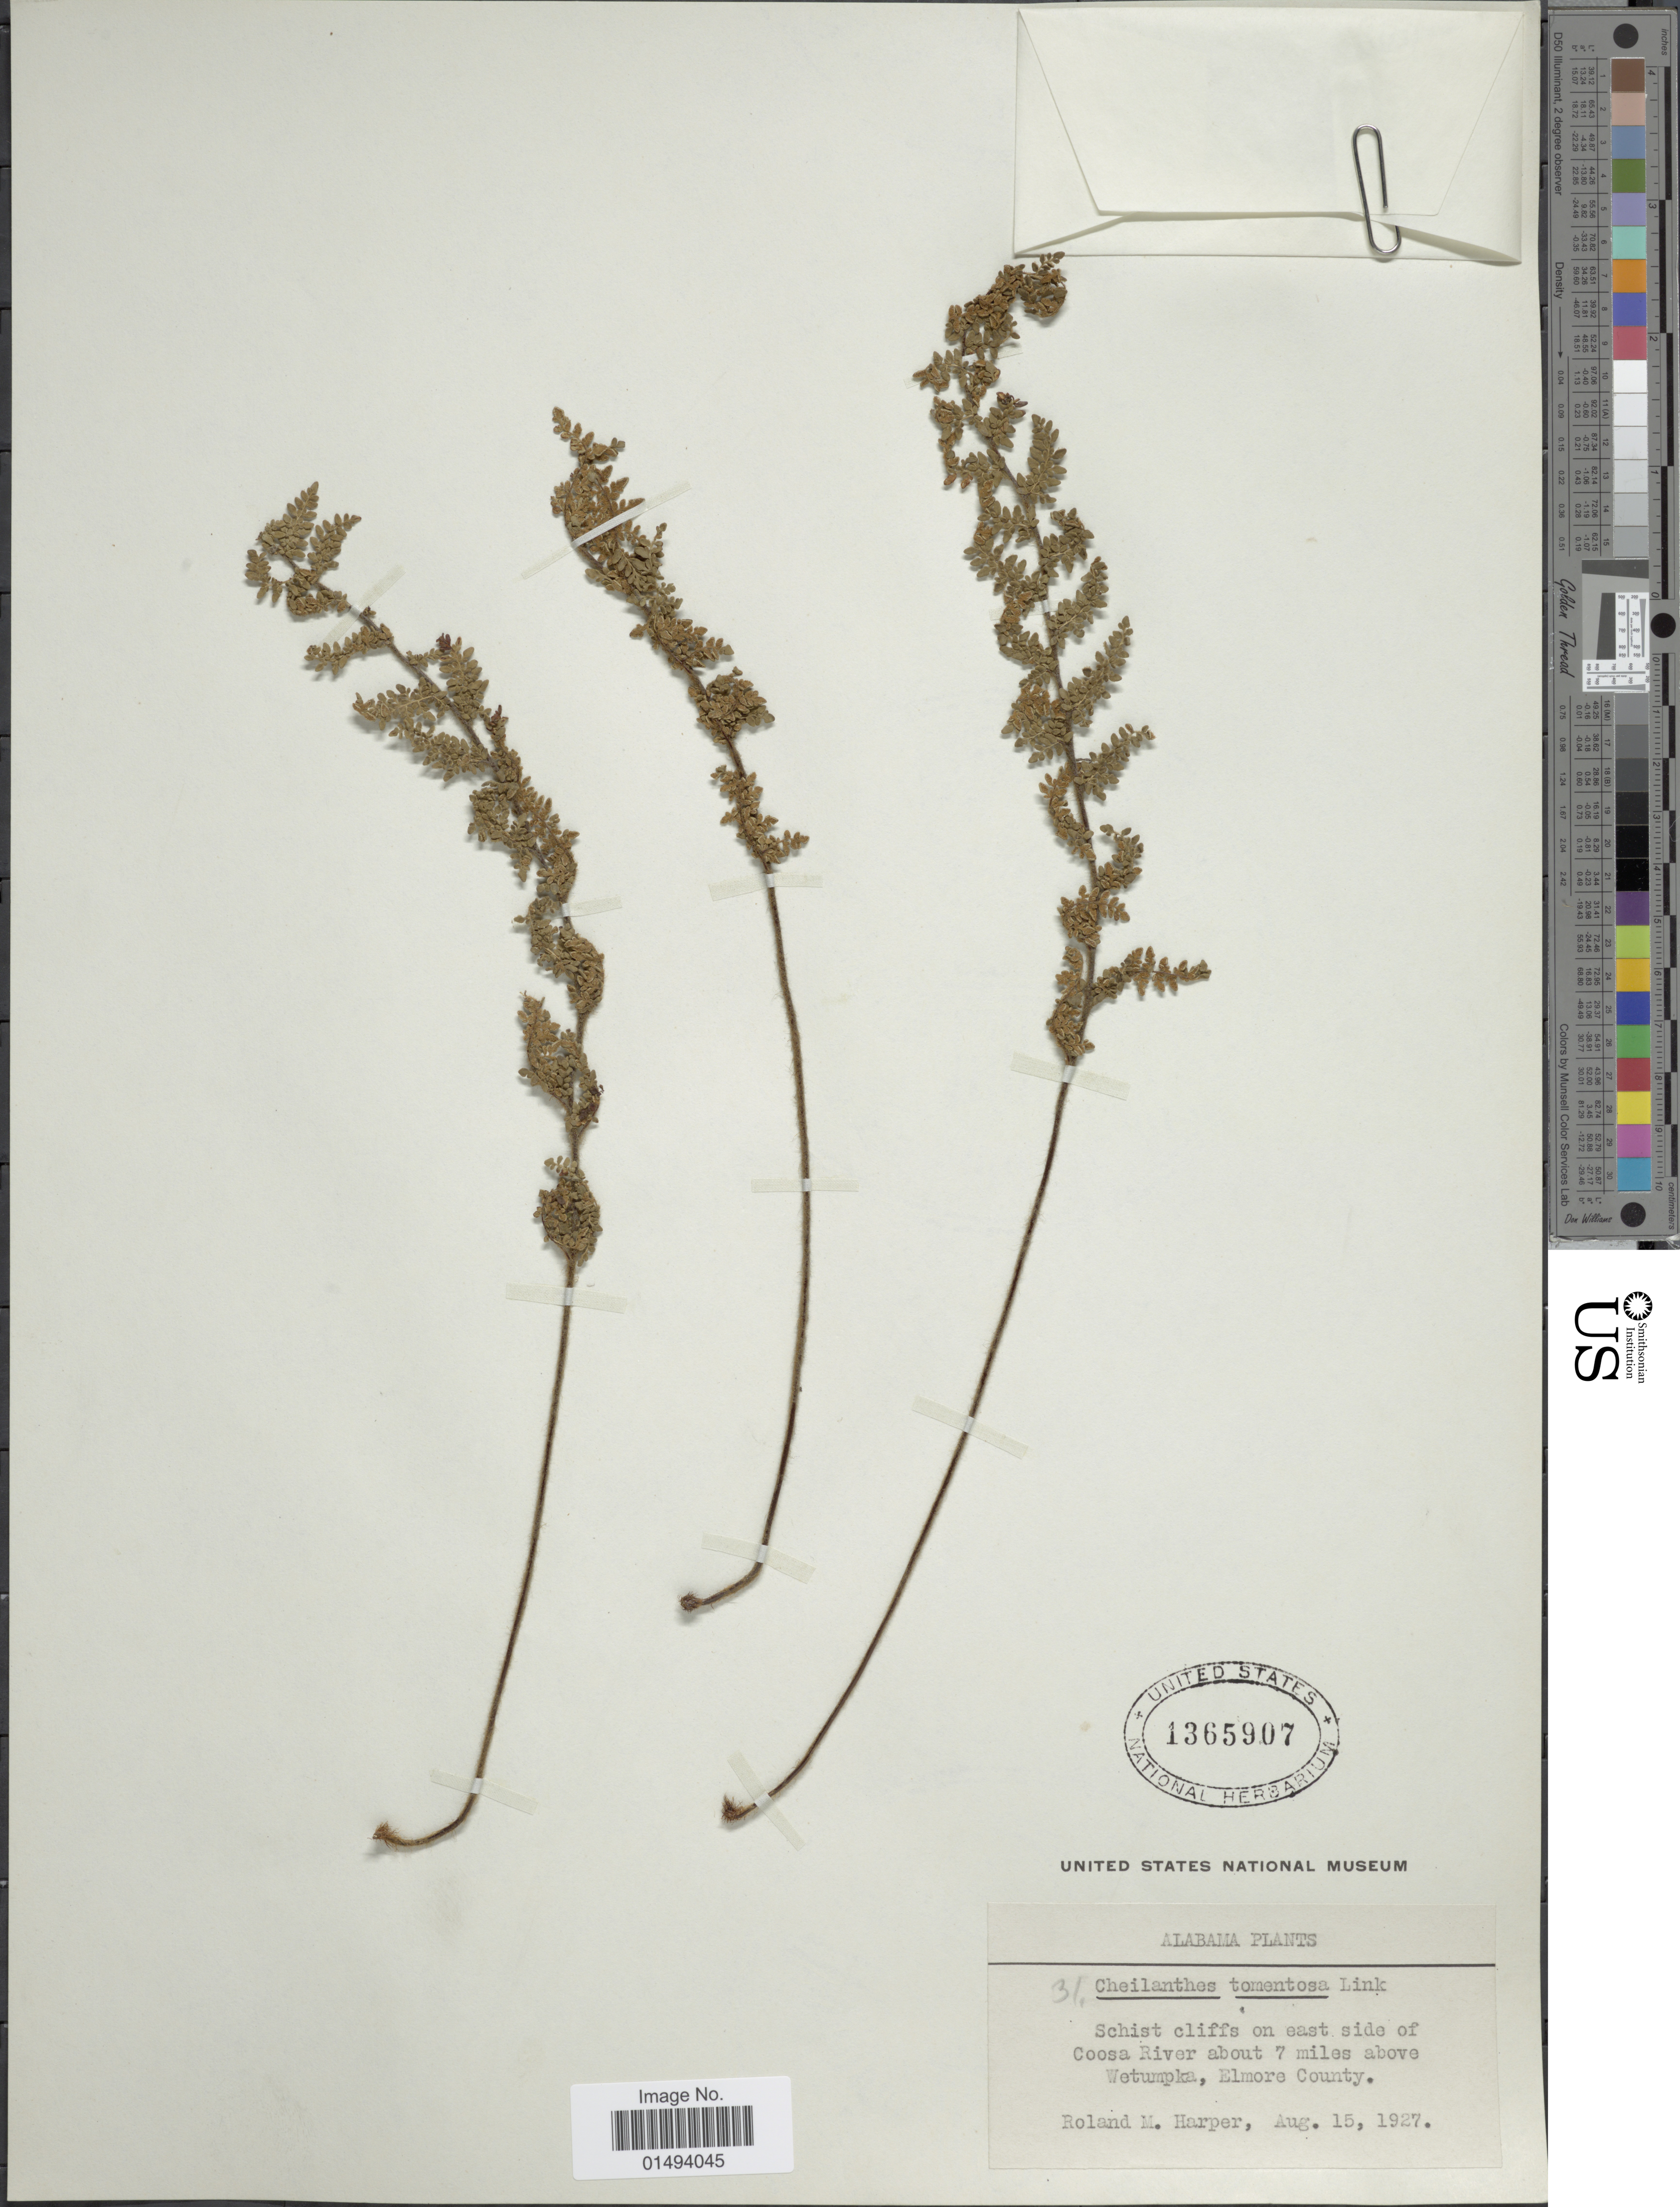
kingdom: Plantae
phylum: Tracheophyta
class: Polypodiopsida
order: Polypodiales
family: Pteridaceae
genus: Myriopteris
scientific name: Myriopteris tomentosa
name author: (Link) Fée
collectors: R. M. Harper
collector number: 31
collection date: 1927-08-15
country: United States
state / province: Alabama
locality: Alabama, Schist cliffs on east side of Coosa River, about 7 miles above Wetumpka, Elmore County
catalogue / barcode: US 1365907